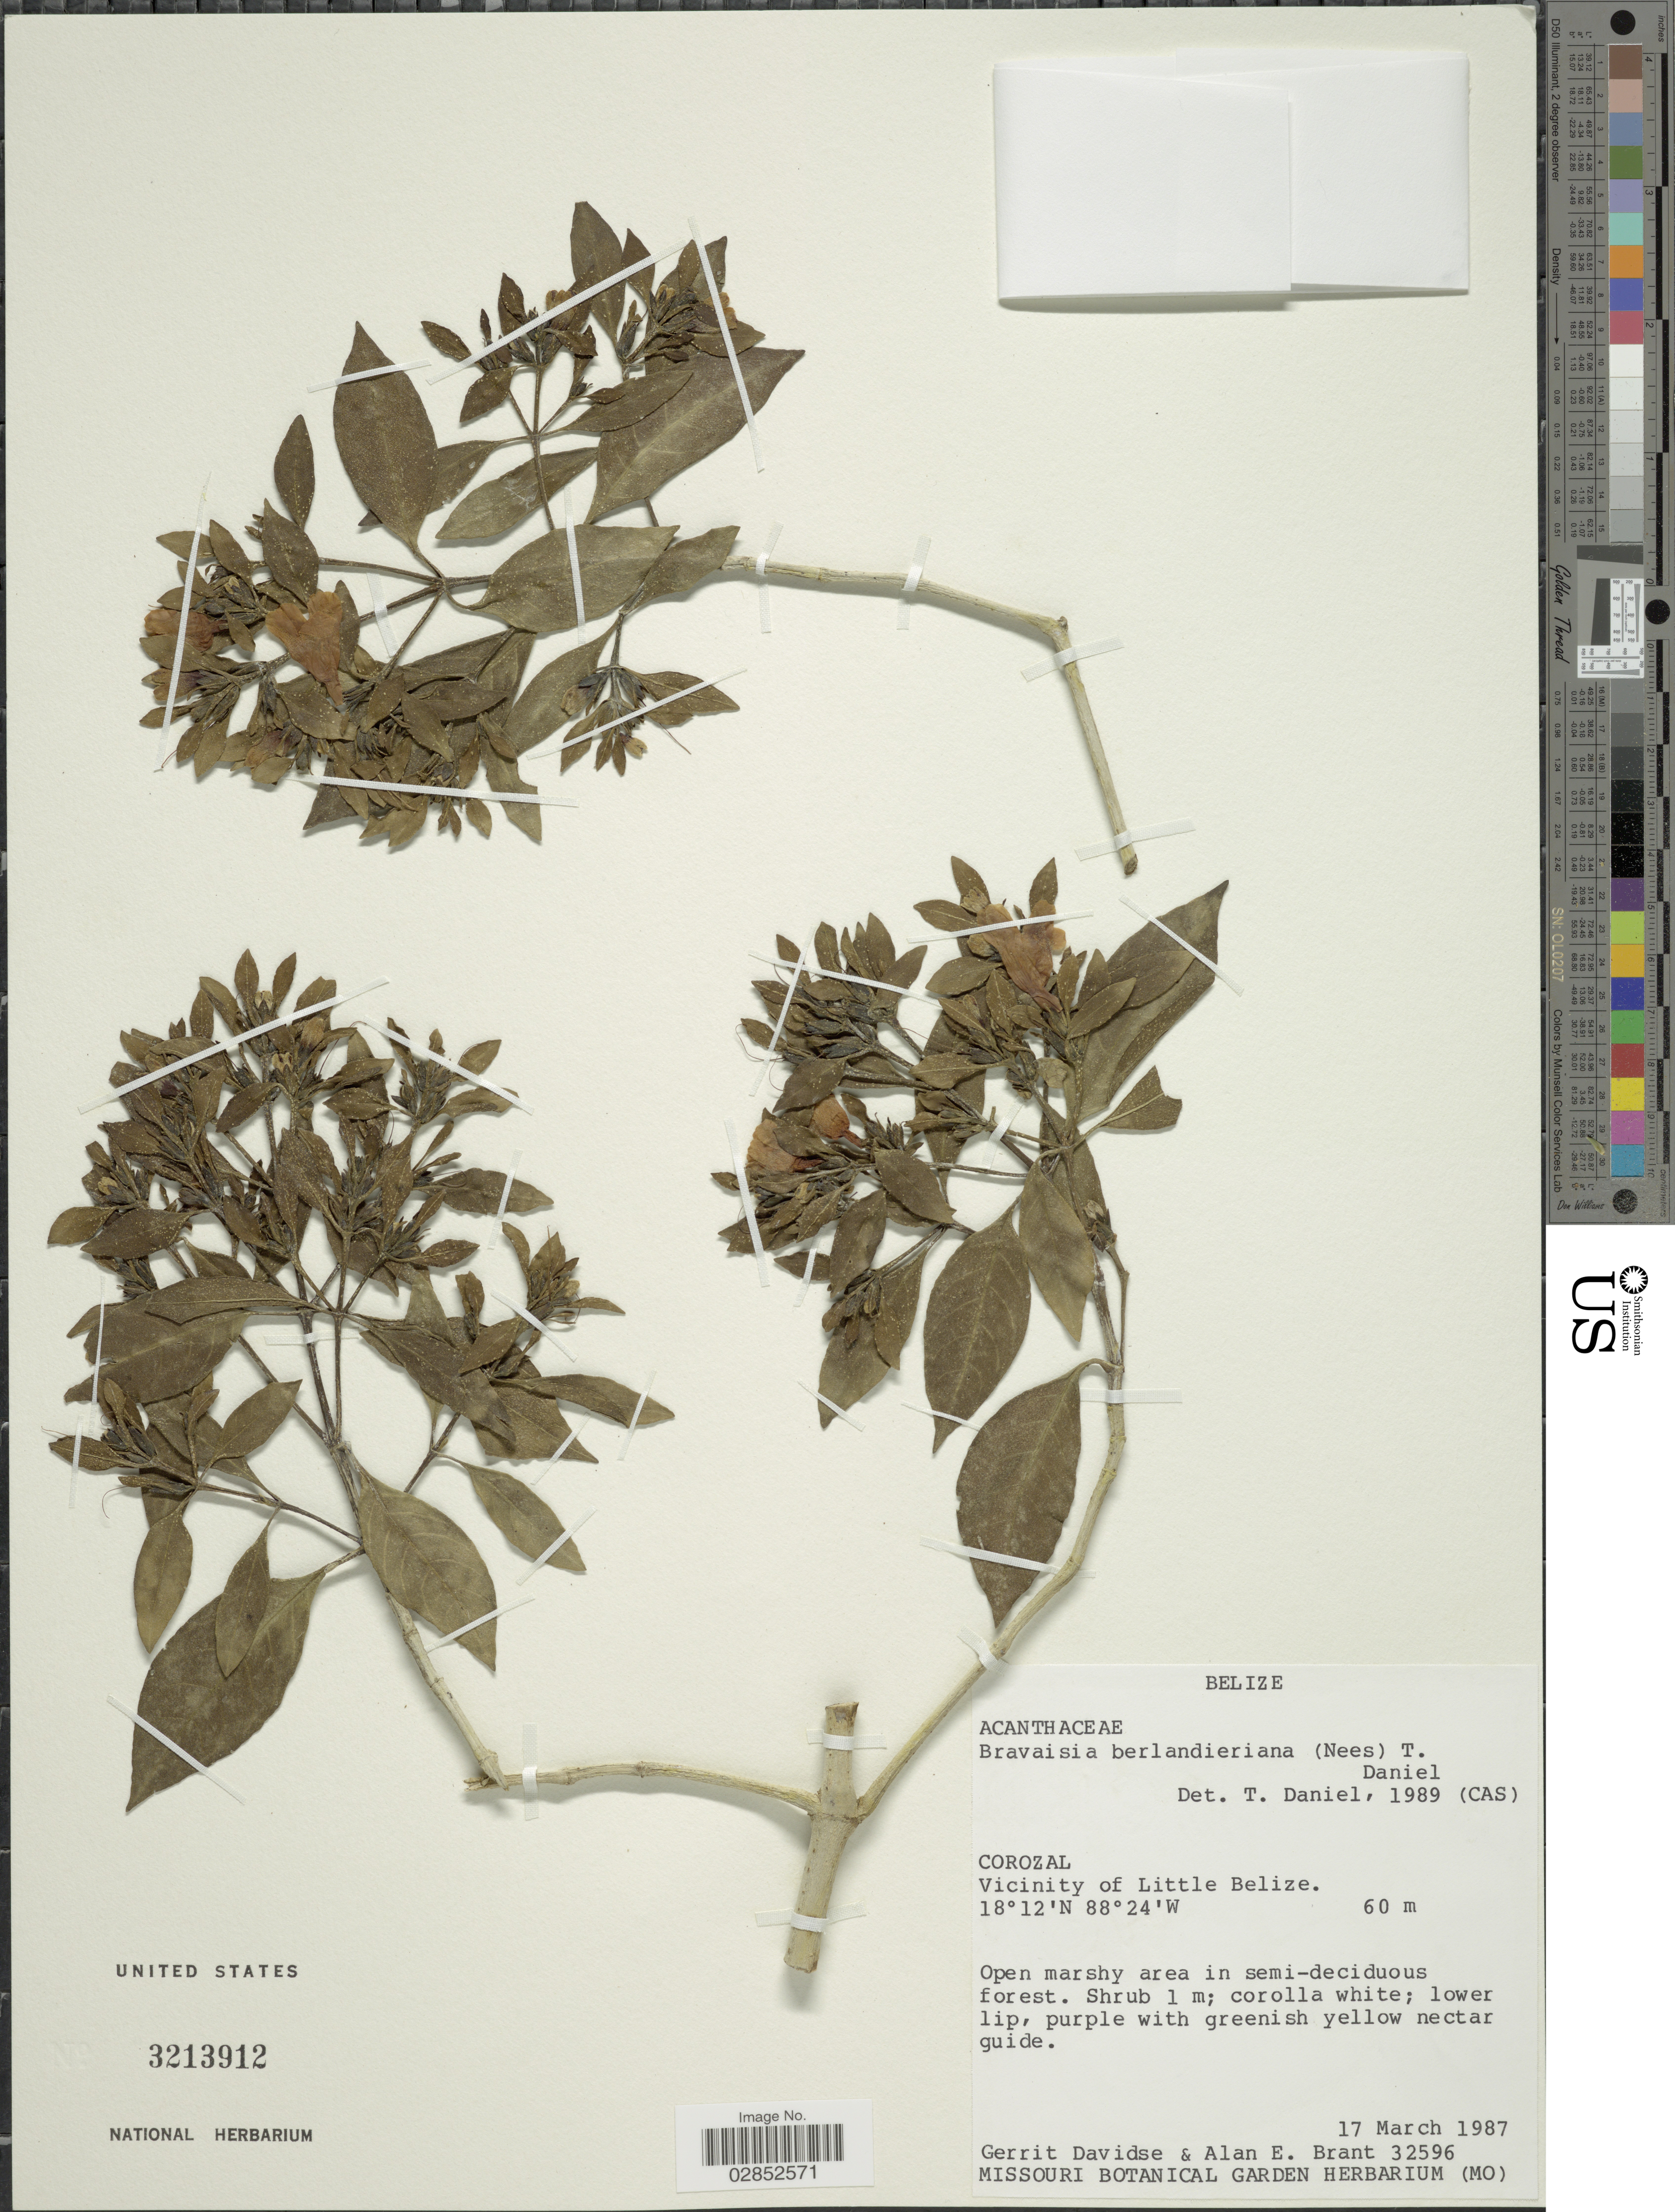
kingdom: Plantae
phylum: Tracheophyta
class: Magnoliopsida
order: Lamiales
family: Acanthaceae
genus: Bravaisia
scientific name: Bravaisia berlandieriana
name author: (Nees) T.F. Daniel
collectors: G. Davidse & A. Brant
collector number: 32596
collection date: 1987-03-17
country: Belize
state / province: Corozal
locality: Vicinity of Little Belize.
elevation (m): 60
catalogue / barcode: US 3213912